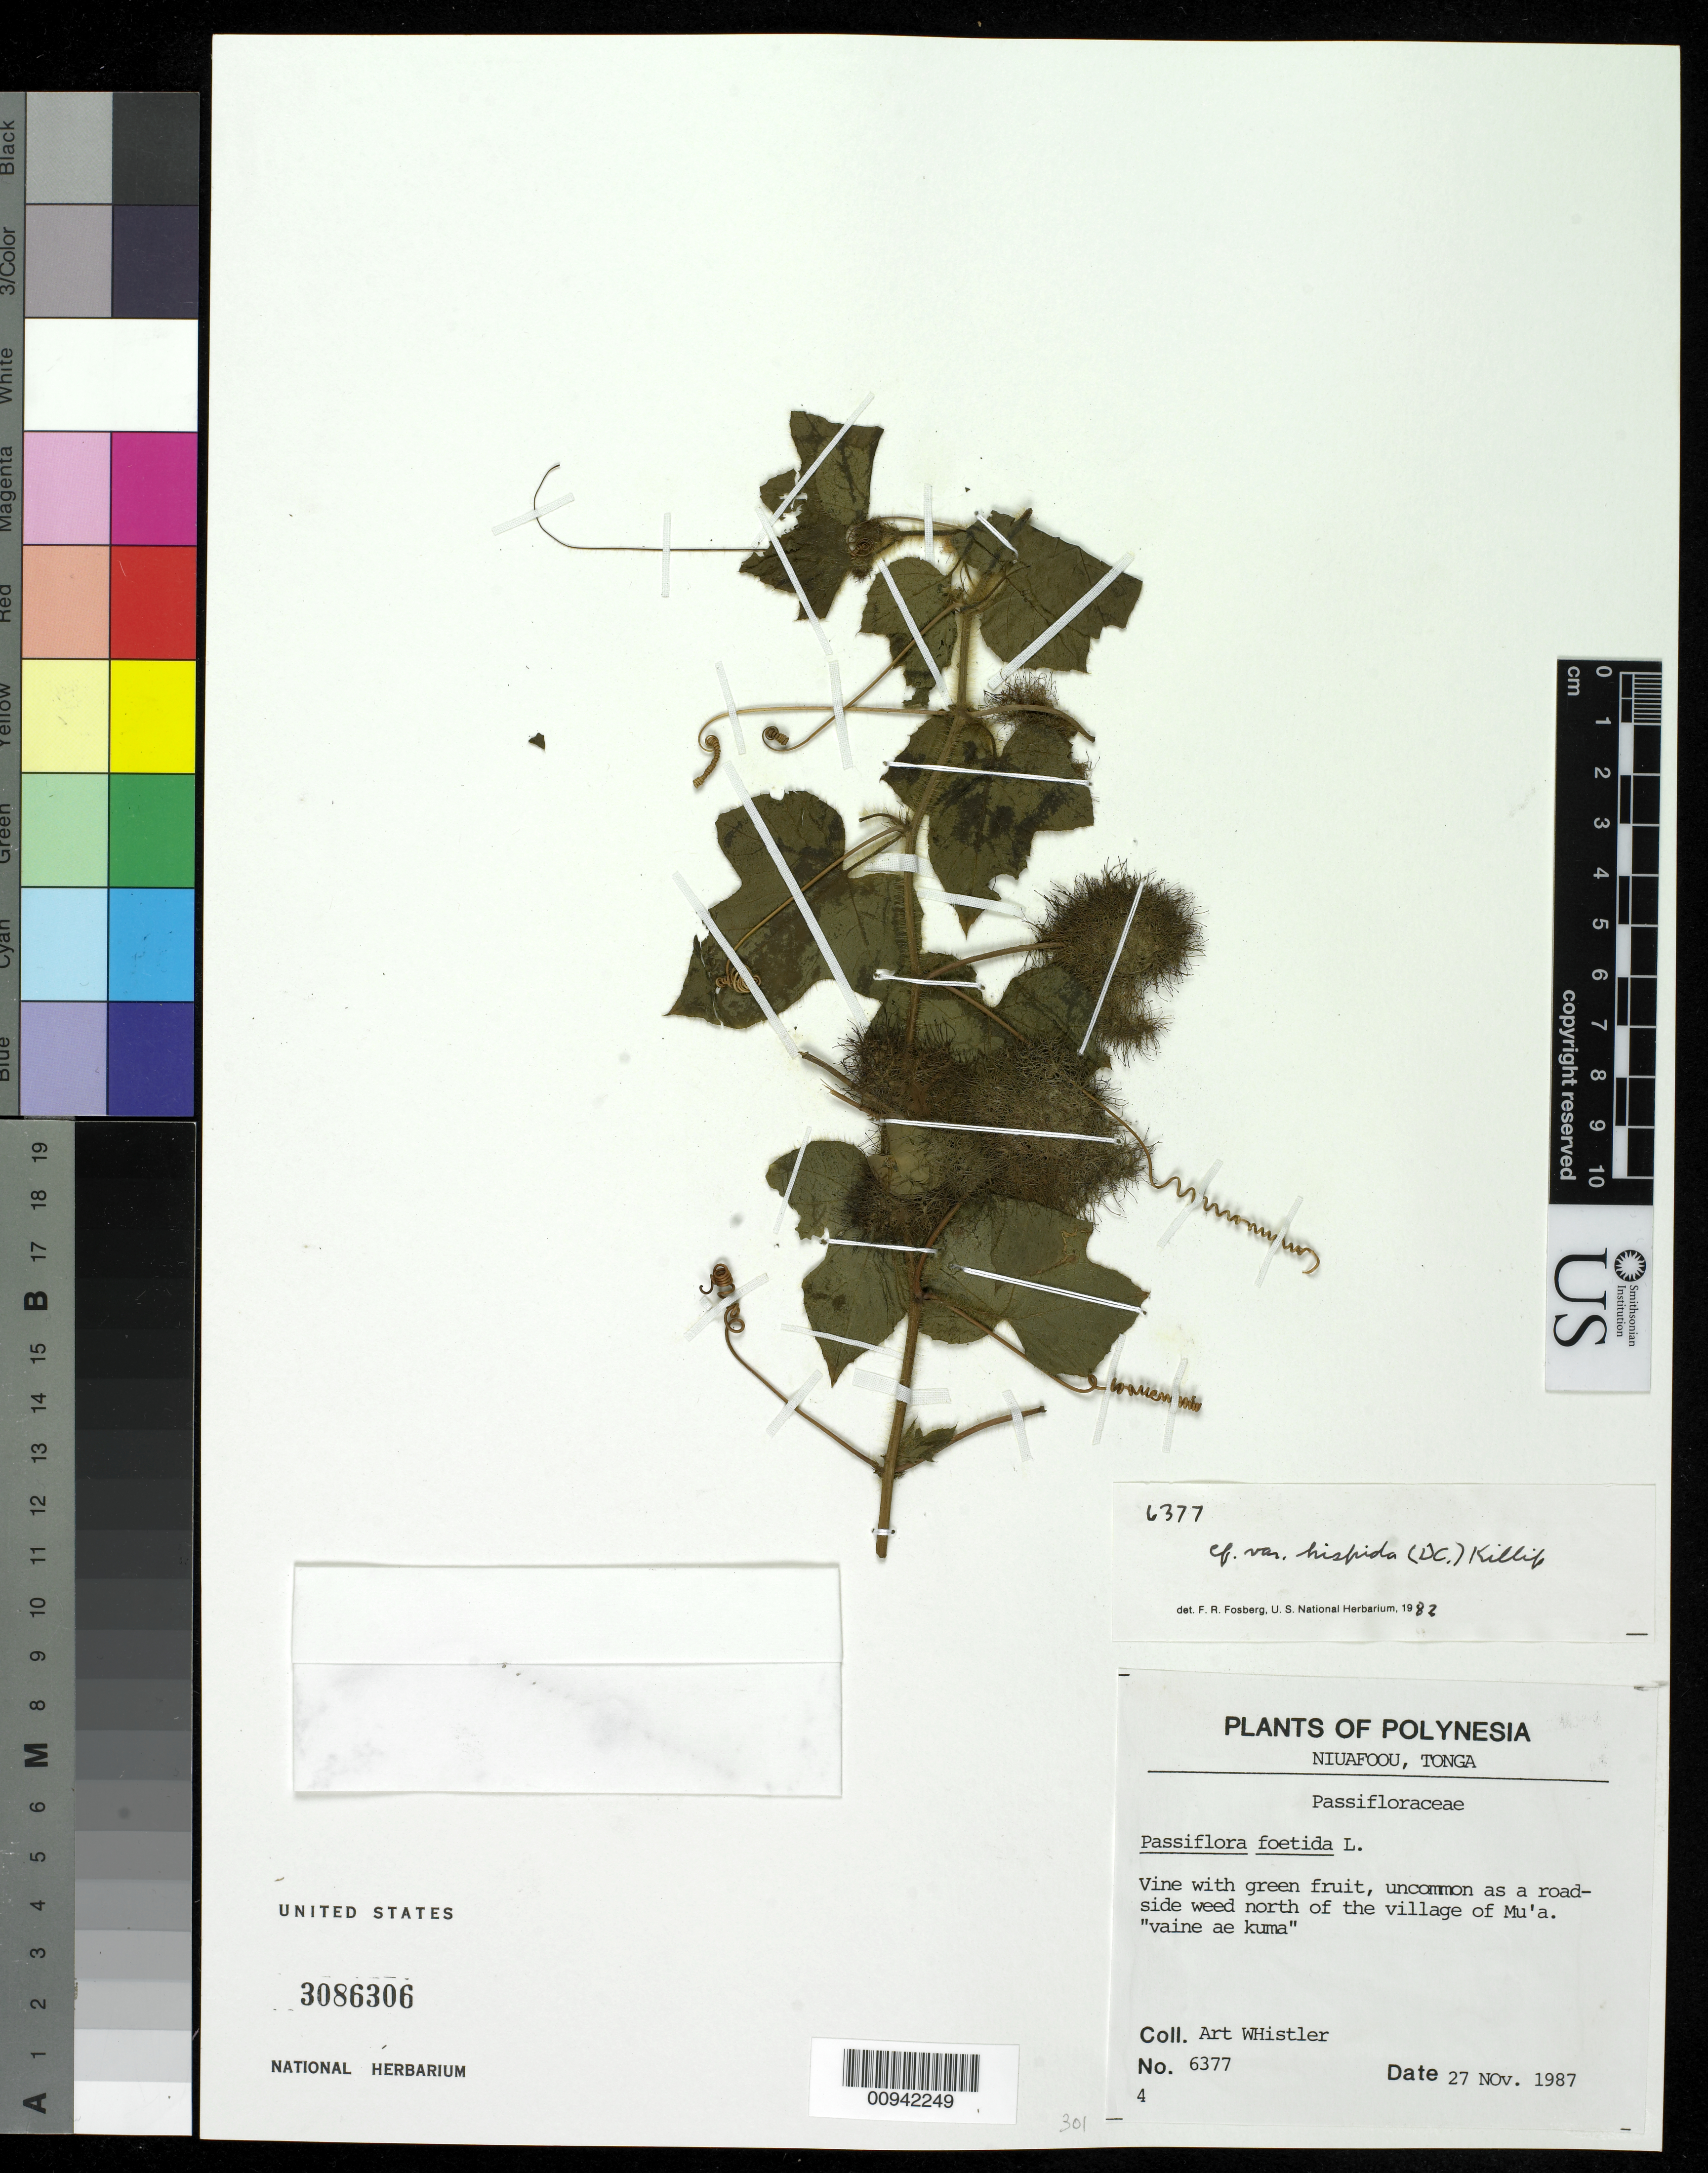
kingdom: Plantae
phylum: Tracheophyta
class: Magnoliopsida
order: Malpighiales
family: Passifloraceae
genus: Passiflora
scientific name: Passiflora foetida var. hispida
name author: (DC. ex Triana & Planch.) Killip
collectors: A. Whistler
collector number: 6377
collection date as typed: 27 Nov 1987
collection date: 1987-11-27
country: Tonga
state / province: Tonga Outliers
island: Niuafo'ou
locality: north of the village of Mu'a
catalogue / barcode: US 3086306